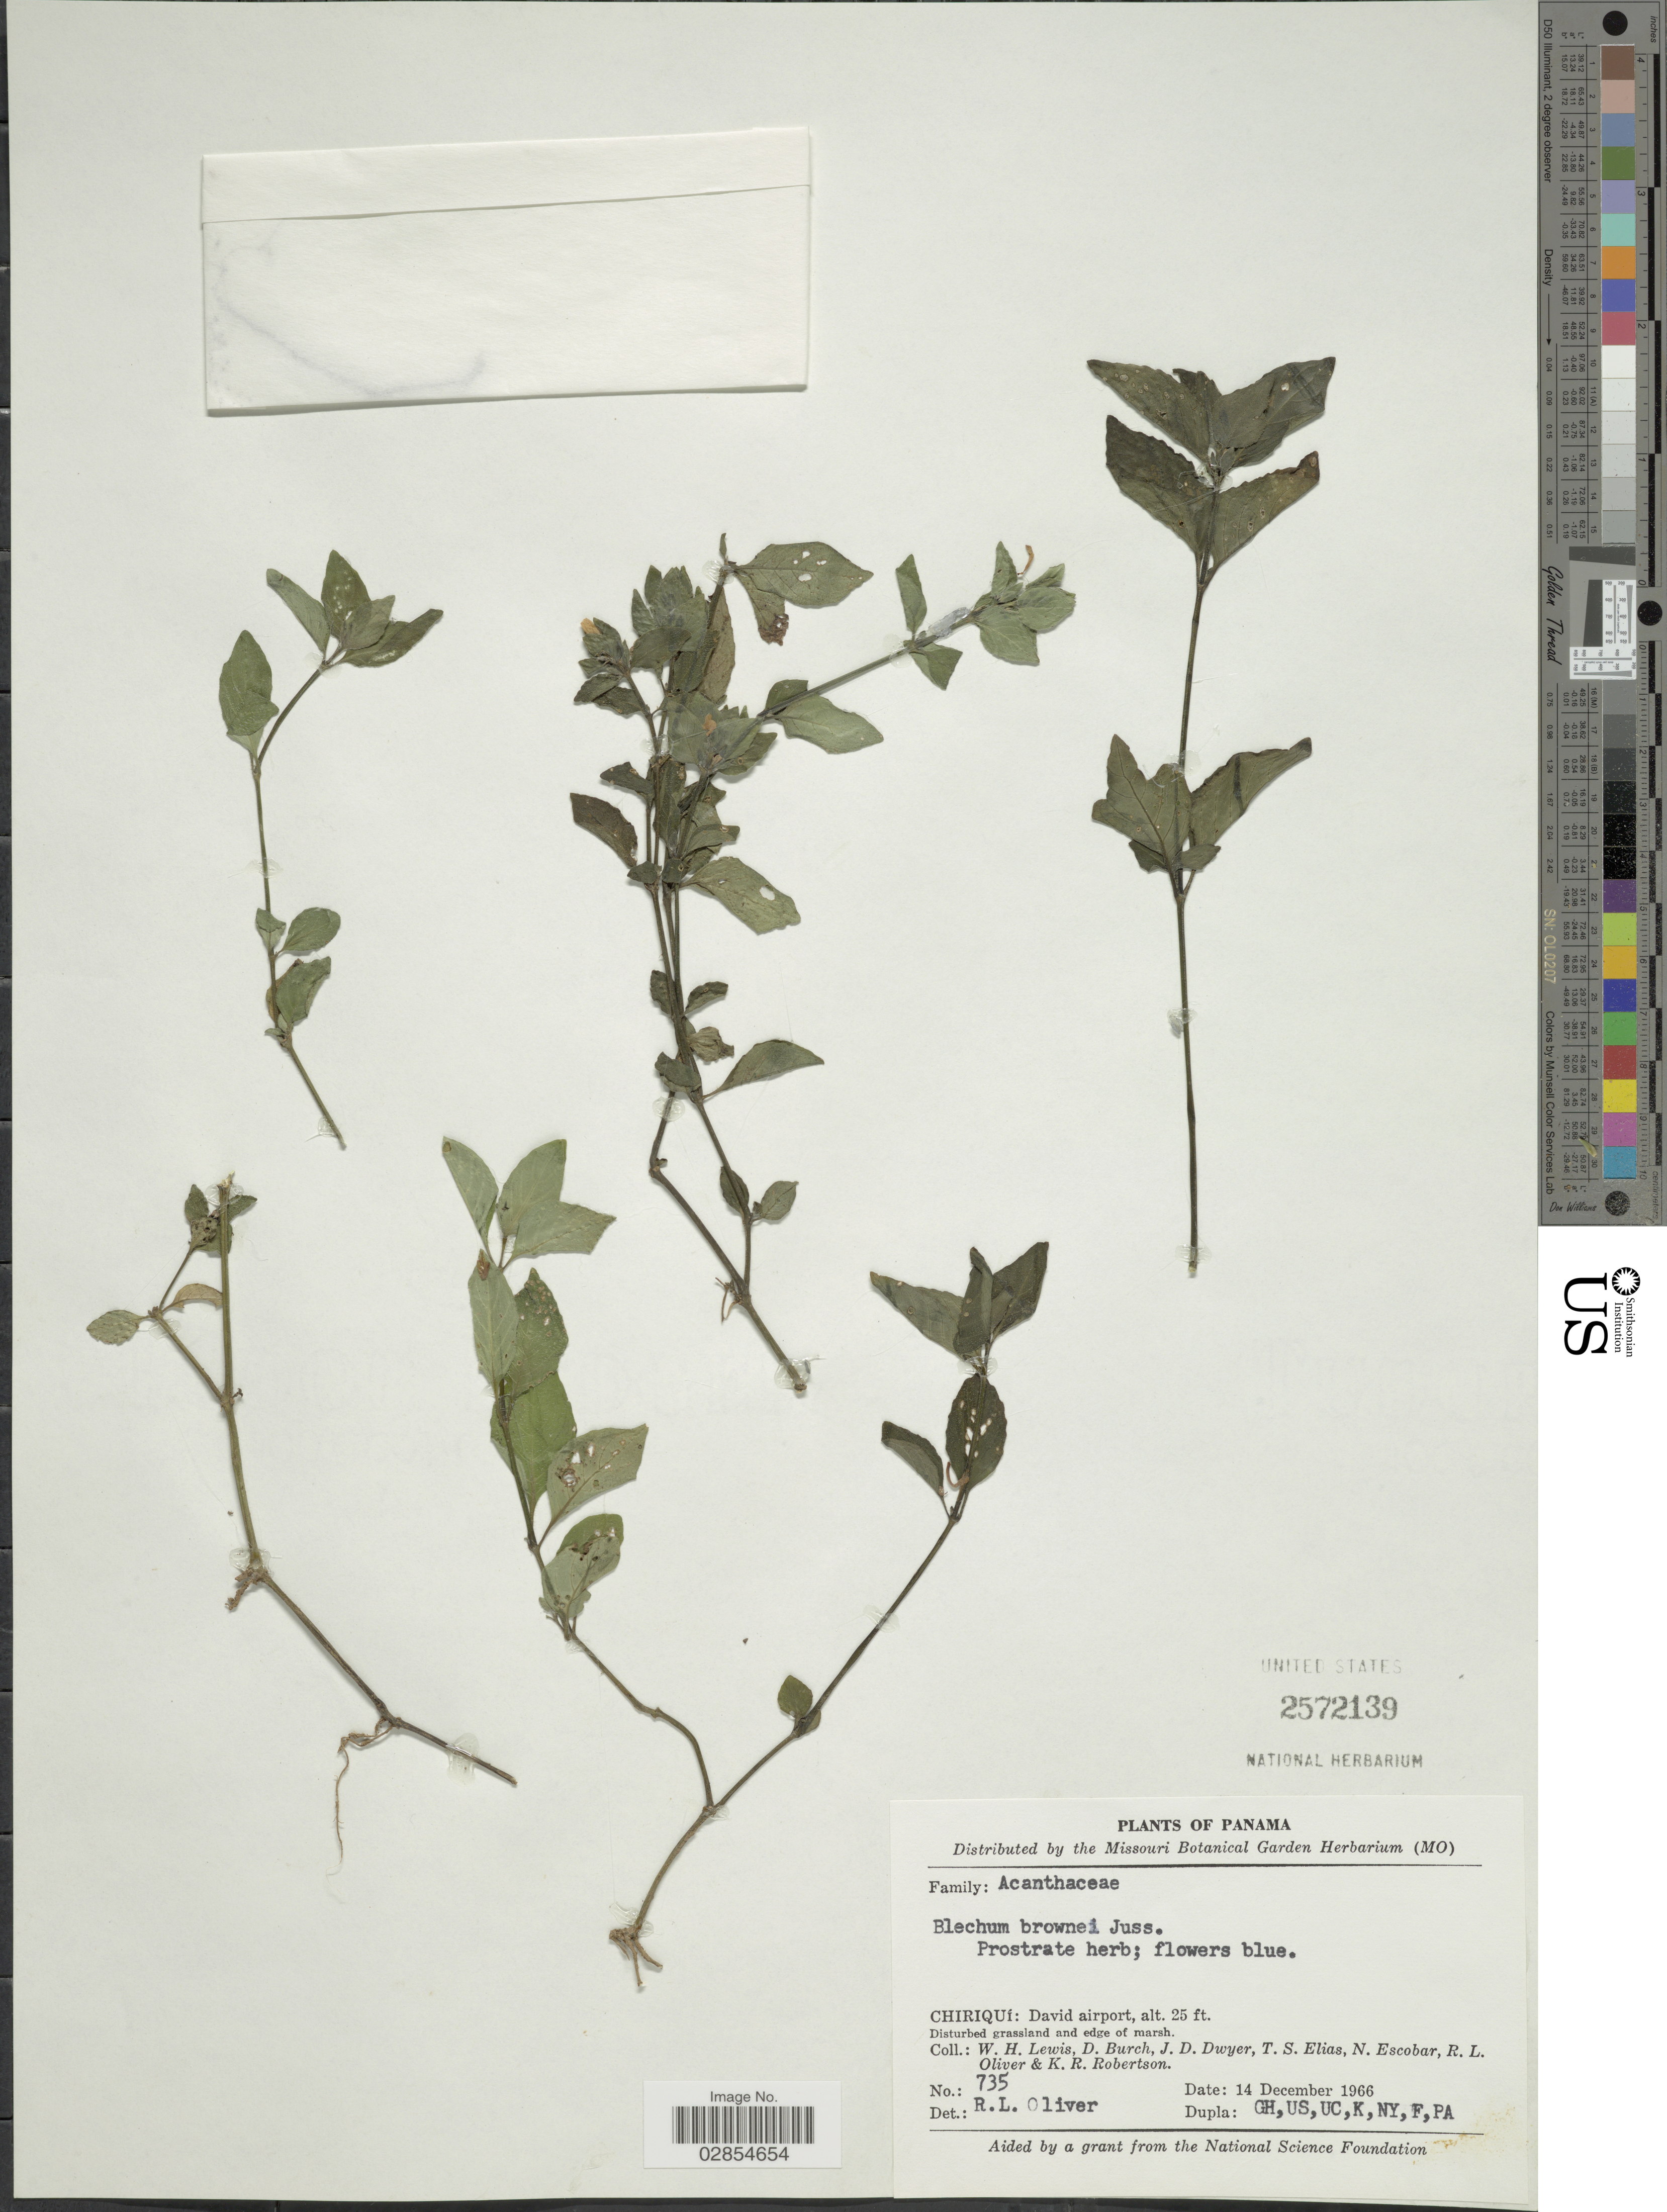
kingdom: Plantae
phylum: Tracheophyta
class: Magnoliopsida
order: Lamiales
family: Acanthaceae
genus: Blechum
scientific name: Blechum pyramidatum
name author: (Lam.) Urb.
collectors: W. H. Lewis, D. Burch, J. D. Dwyer, T. S. Elias & et al.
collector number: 735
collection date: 1966-12-14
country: Panama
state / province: Chiriqui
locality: Chiriquí: David airport.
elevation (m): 8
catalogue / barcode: US 2572139